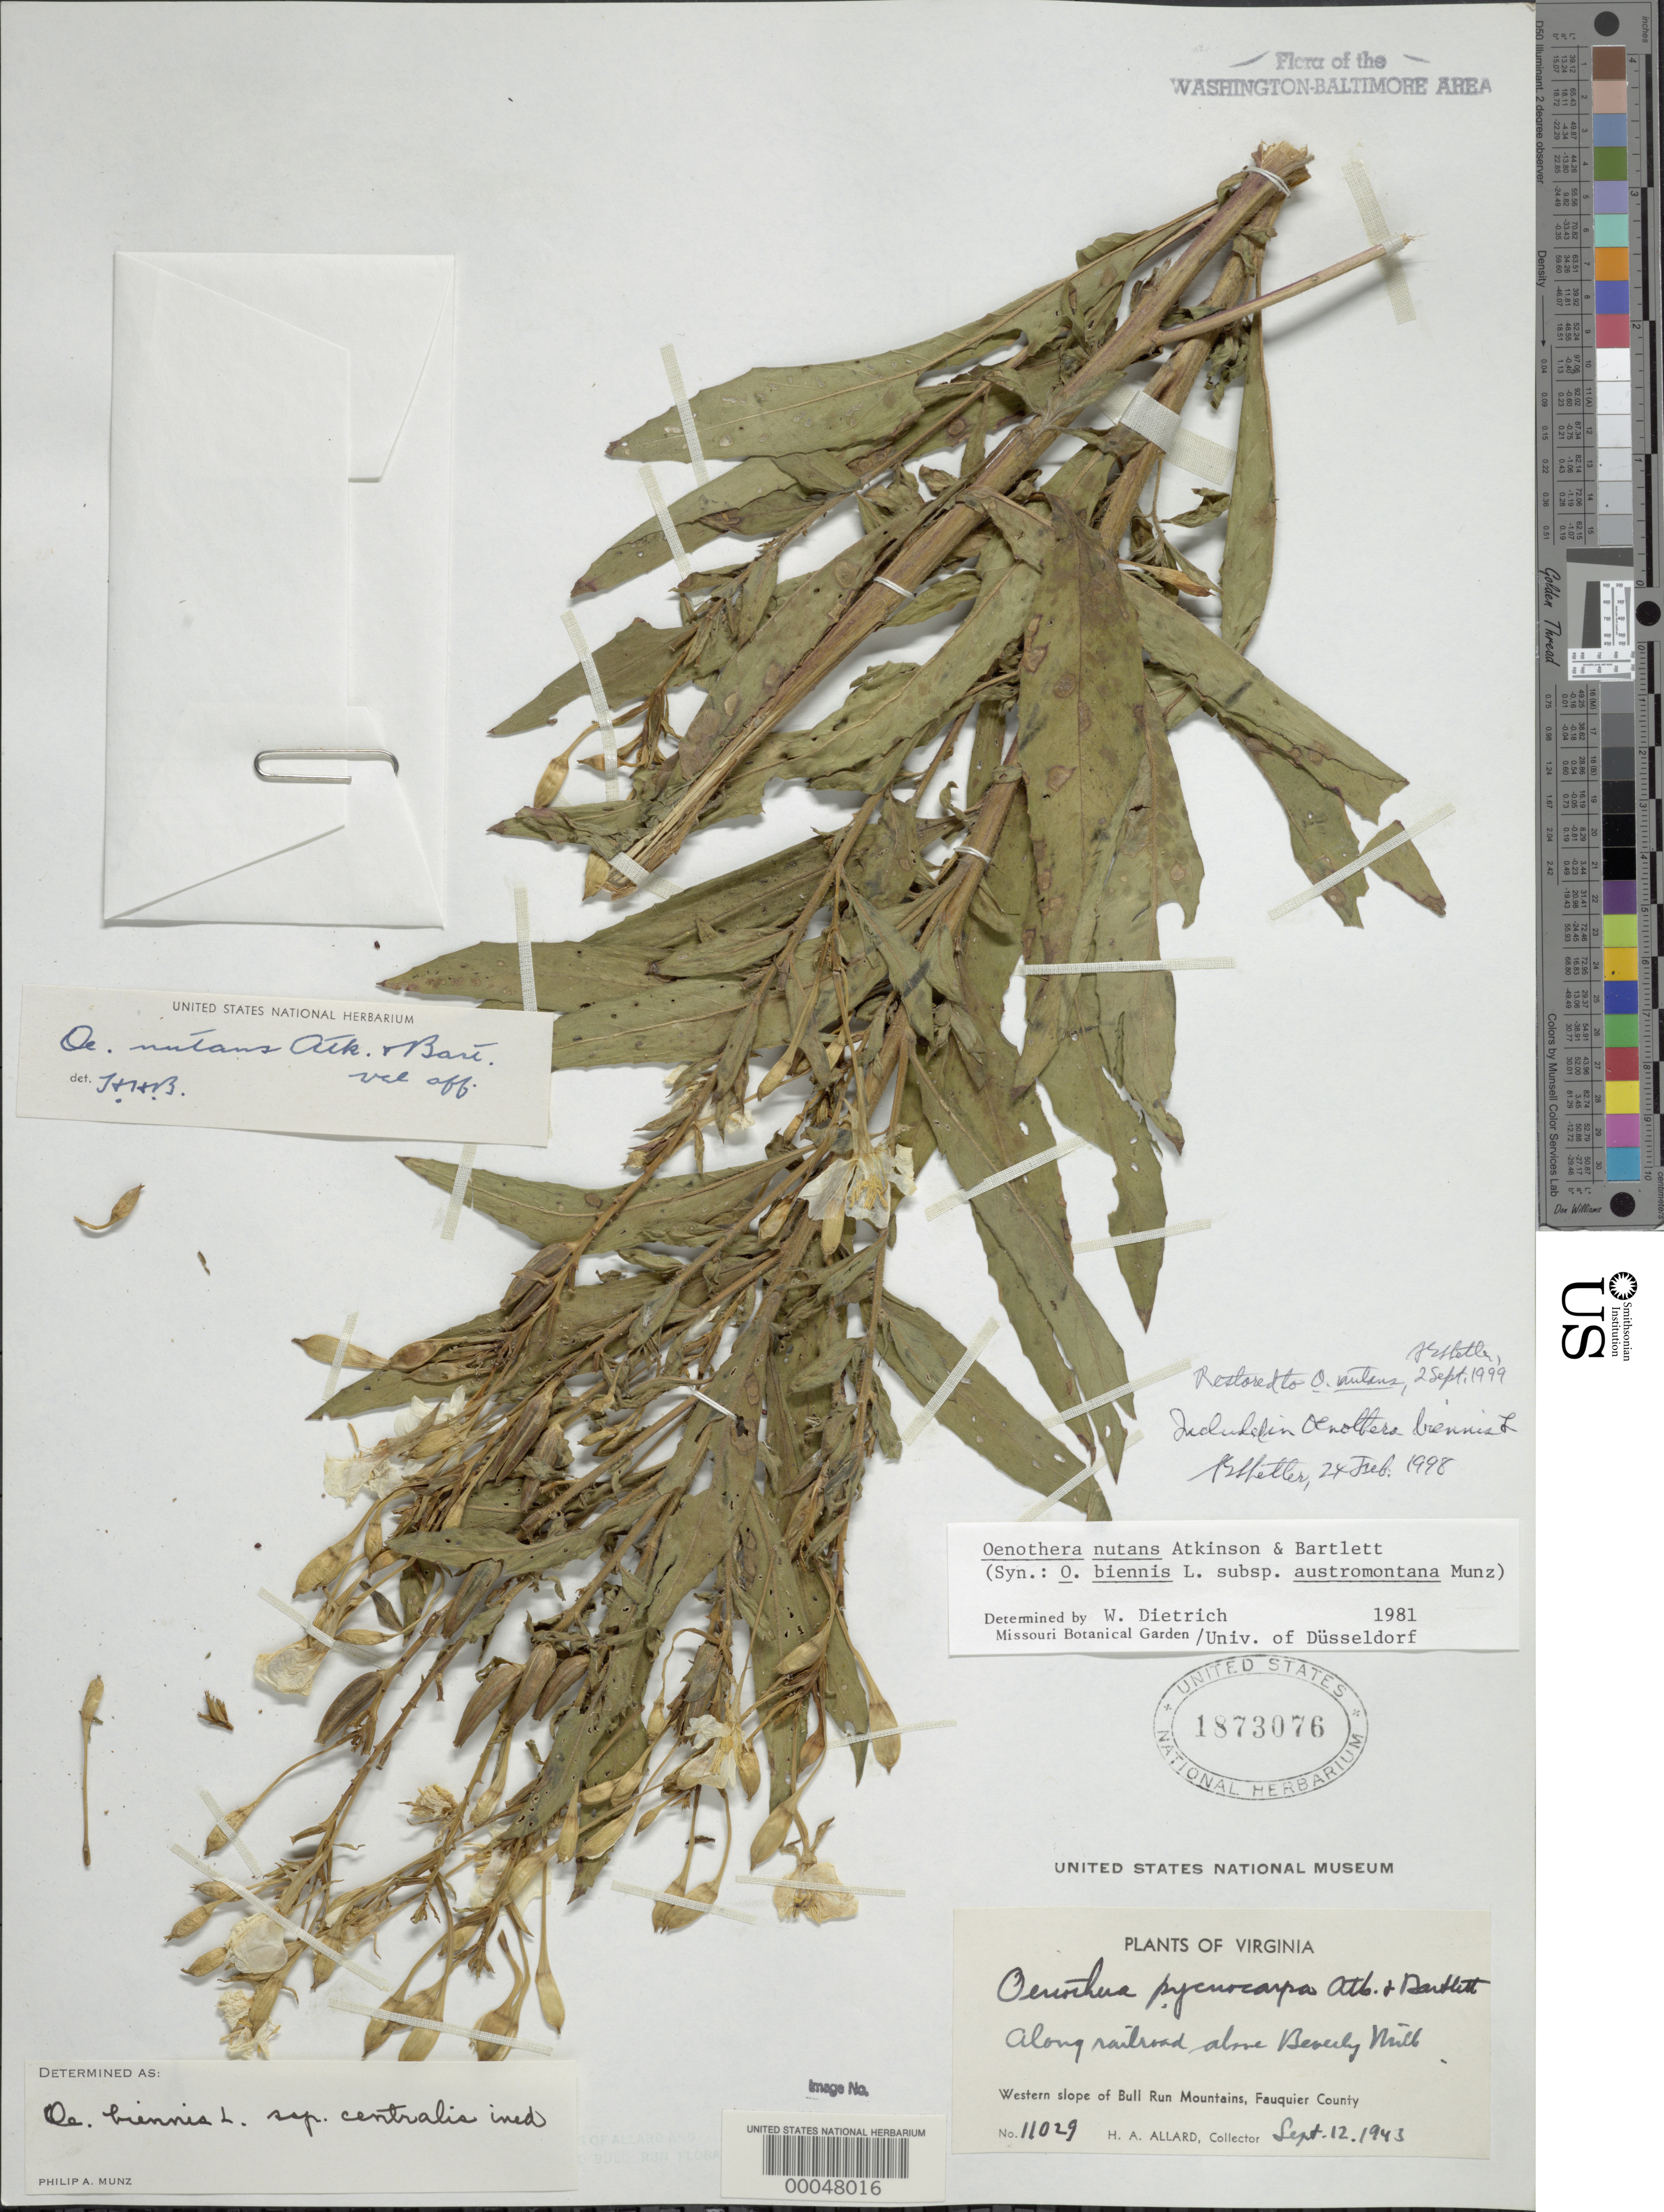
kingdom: Plantae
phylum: Tracheophyta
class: Magnoliopsida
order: Myrtales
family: Onagraceae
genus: Oenothera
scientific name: Oenothera nutans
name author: G.F. Atk. & Bartlett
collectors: H. A. Allard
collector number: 11029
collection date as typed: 12 Sep 1943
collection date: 1943-09-12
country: United States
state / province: Virginia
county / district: Fauquier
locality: Above Beverly Mills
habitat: Along railroad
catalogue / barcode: US 1873076